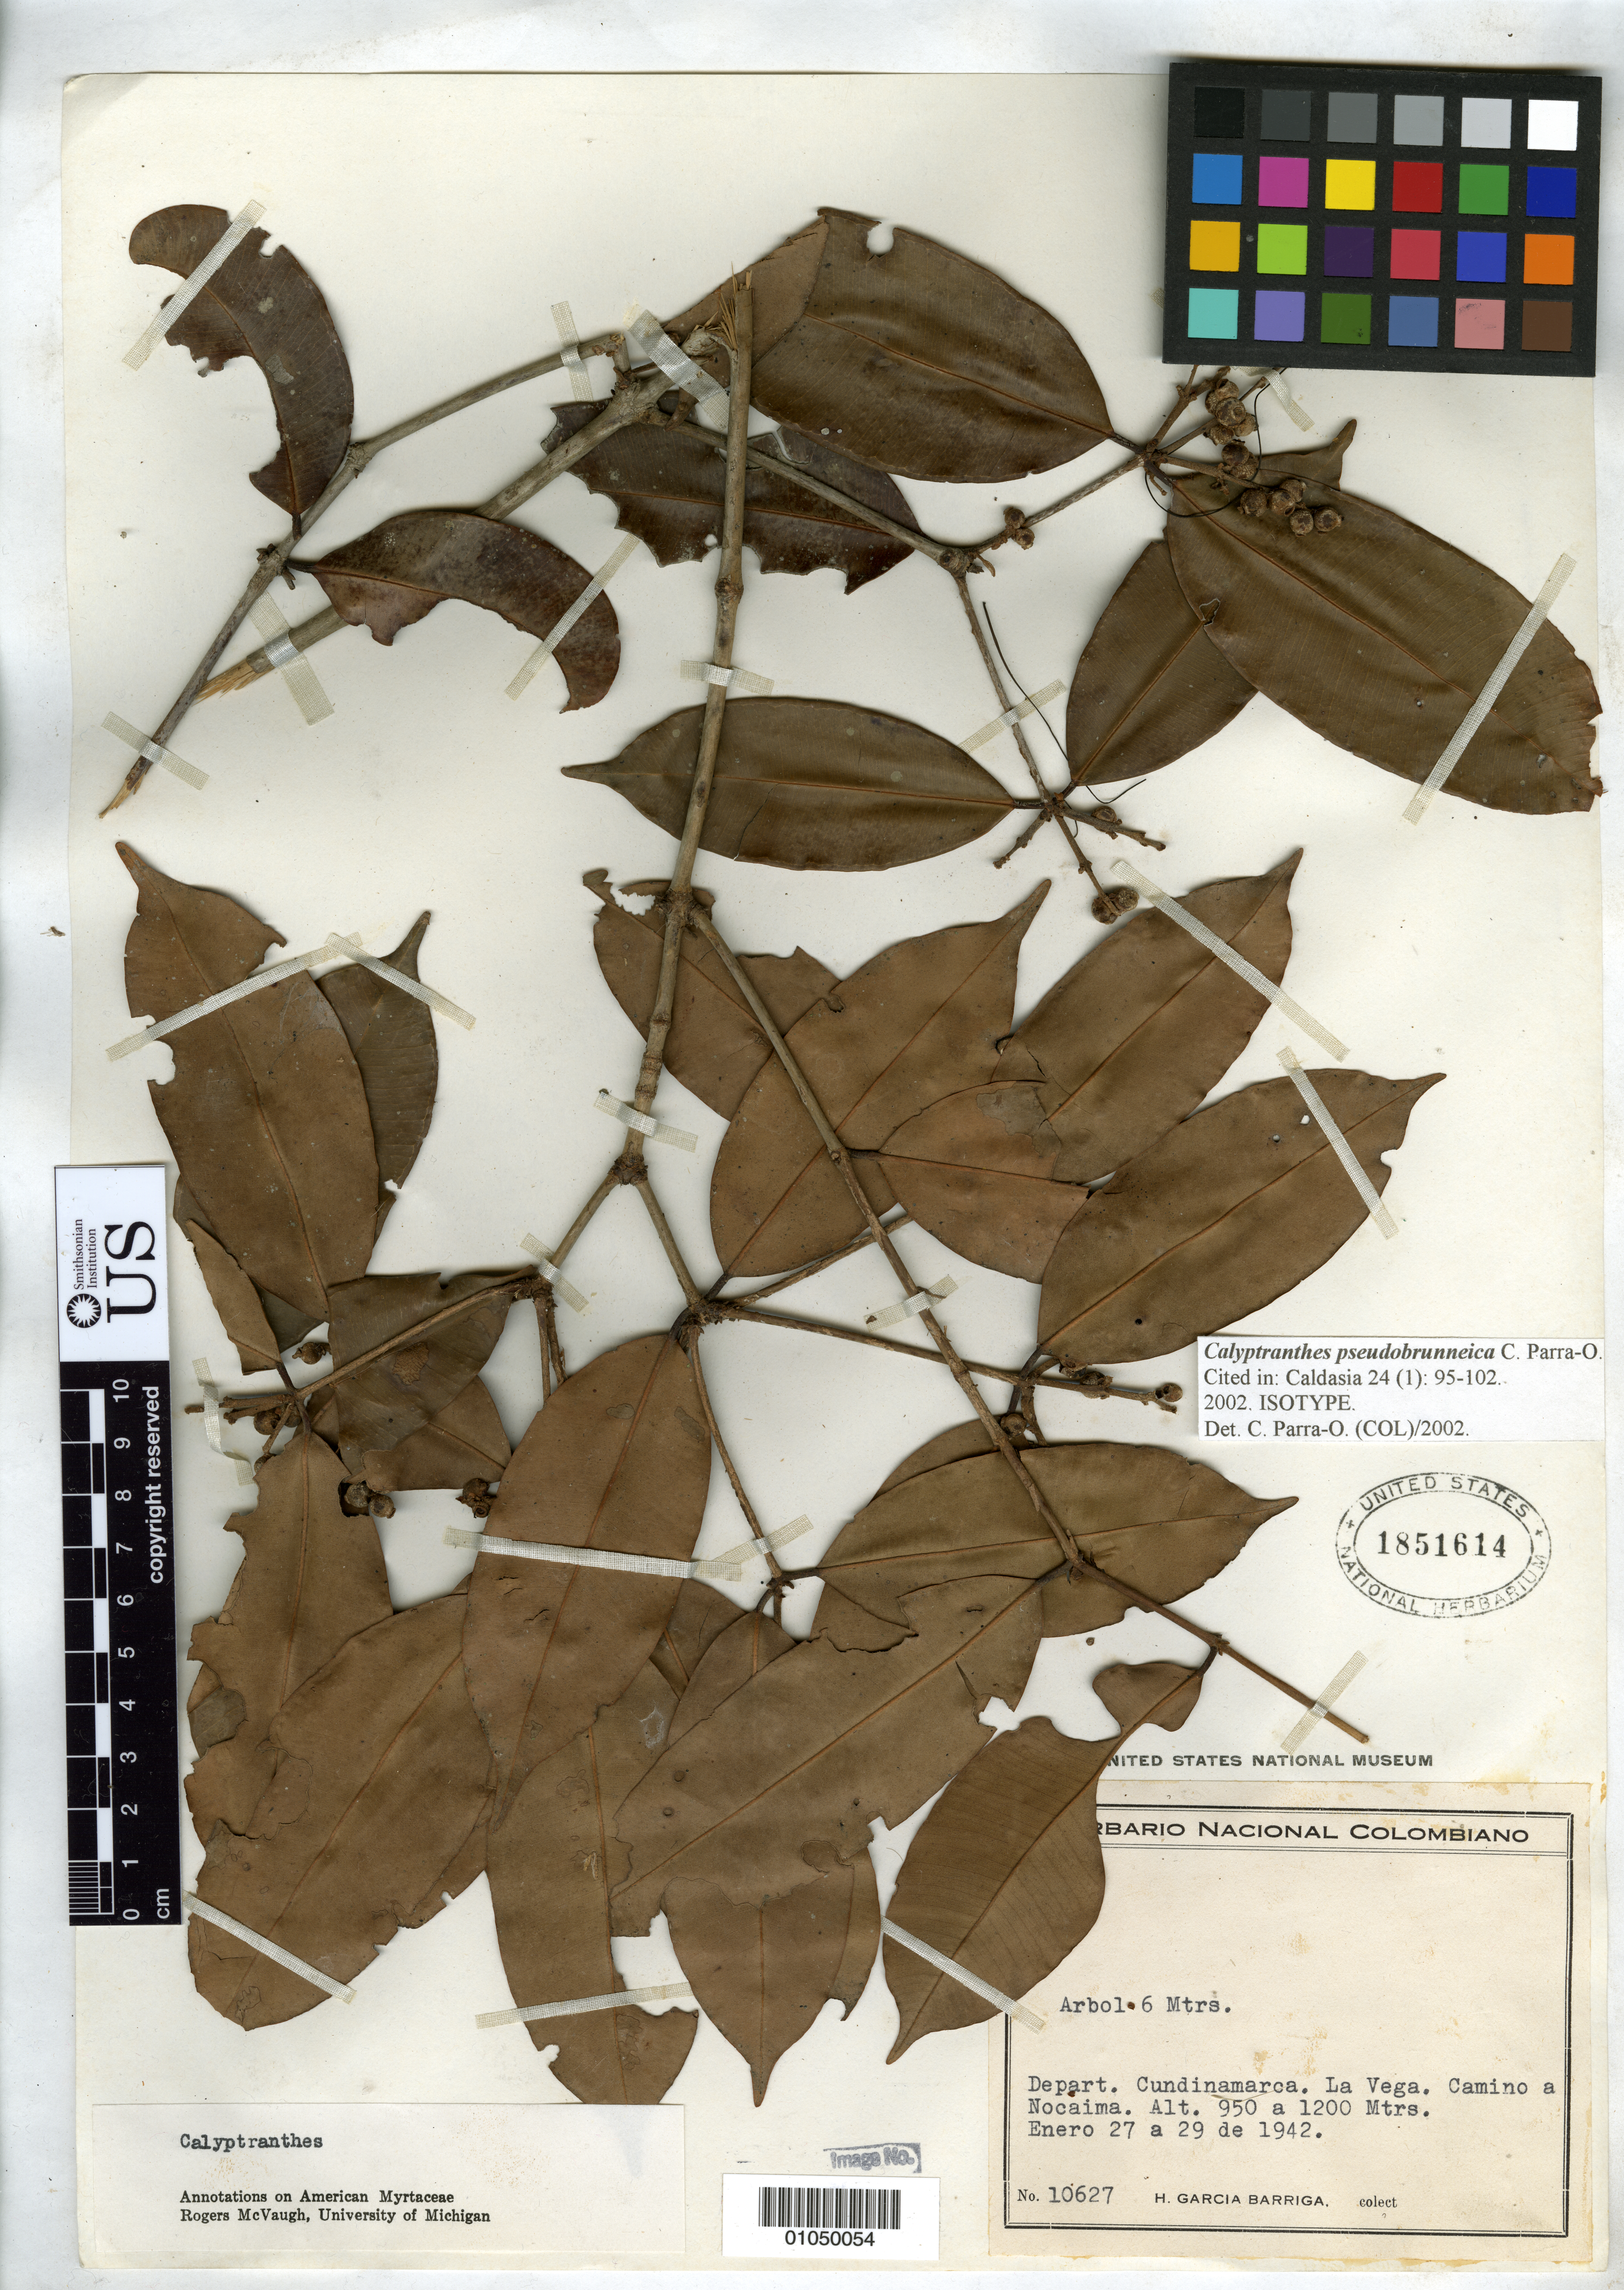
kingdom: Plantae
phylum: Tracheophyta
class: Magnoliopsida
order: Myrtales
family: Myrtaceae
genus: Calyptranthes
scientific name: Calyptranthes pseudobrunneica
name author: Parra-Os.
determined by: Parra-Osorio, C. A.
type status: Isotype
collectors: H. García Barriga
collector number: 10627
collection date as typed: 27 Jan 1942 to 29 Jan 1942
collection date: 1942-01-27/1942-01-29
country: Colombia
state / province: Cundinamarca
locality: Depart. Cundinamarca. La Vega. Camino a Nocaima.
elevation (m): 950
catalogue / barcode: US 1851614